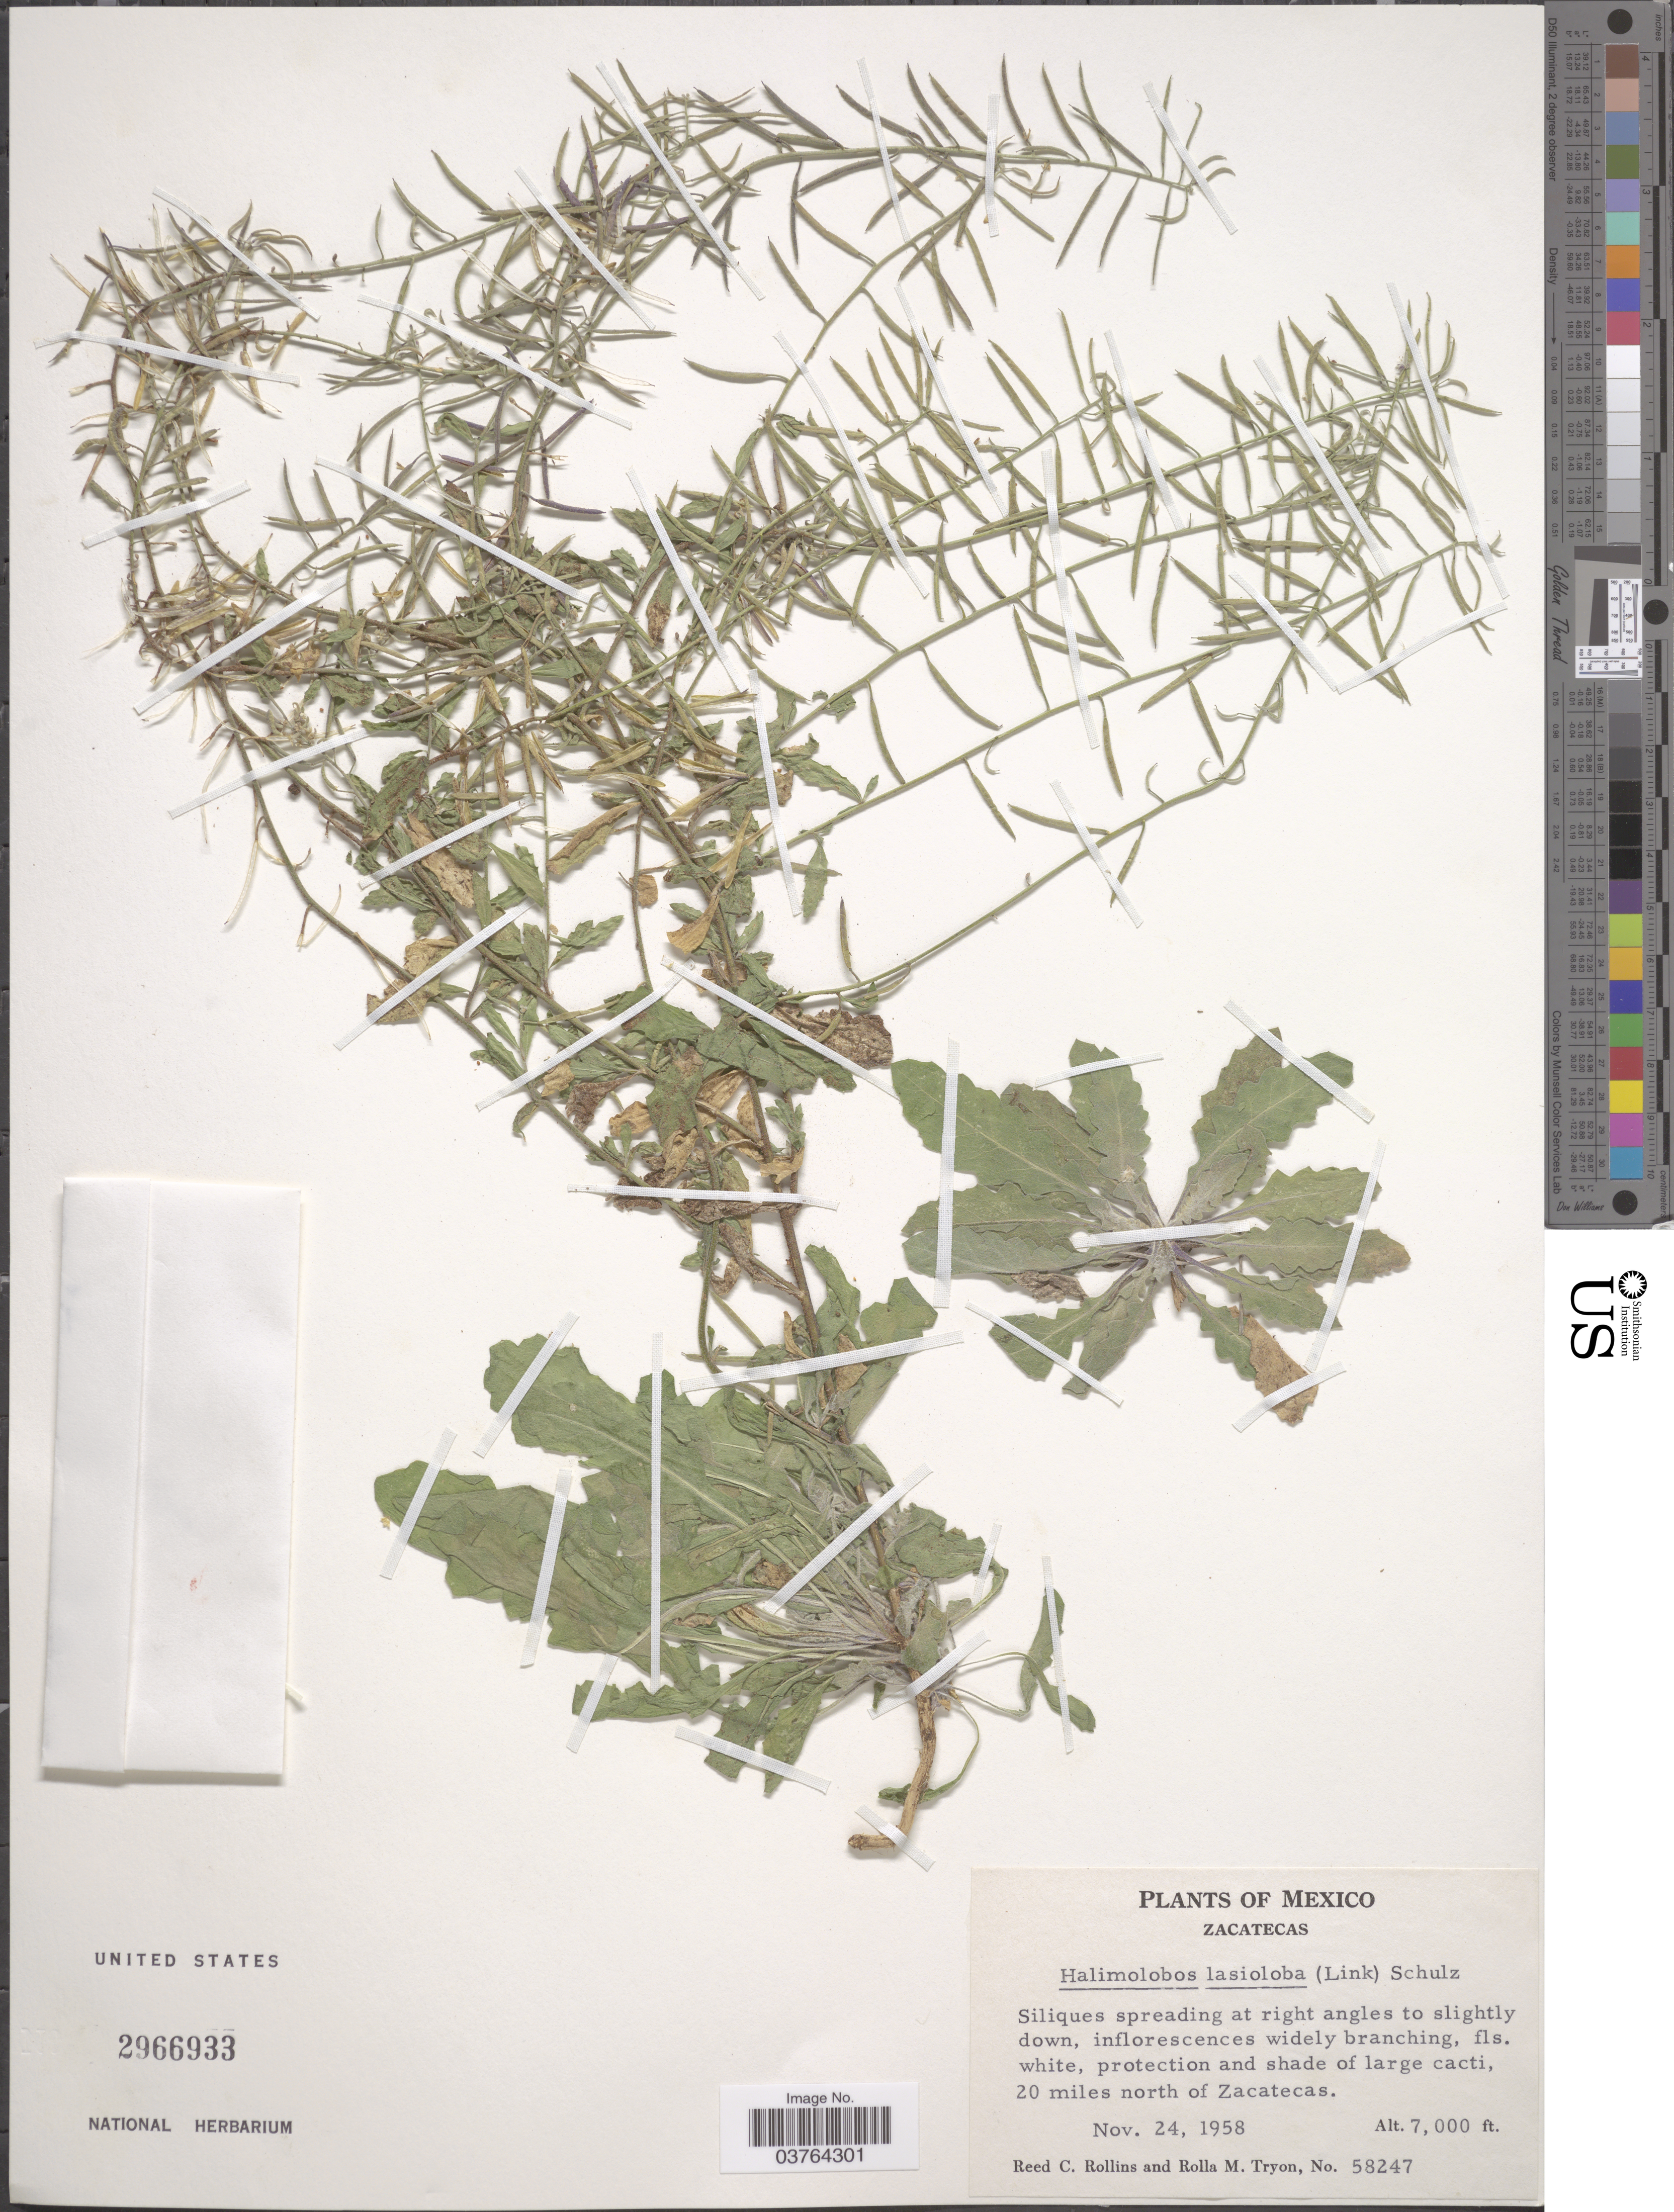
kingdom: Plantae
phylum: Tracheophyta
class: Magnoliopsida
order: Brassicales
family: Brassicaceae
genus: Halimolobos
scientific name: Halimolobos lasiolobus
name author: (Link) O.E. Schulz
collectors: R. C. Rollins & R. M. Tryon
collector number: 58247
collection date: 1958-11-24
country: Mexico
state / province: Zacatecas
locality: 20 miles north of Zacatecas.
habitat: protection and shade of cacti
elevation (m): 2134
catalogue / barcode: US 2966933